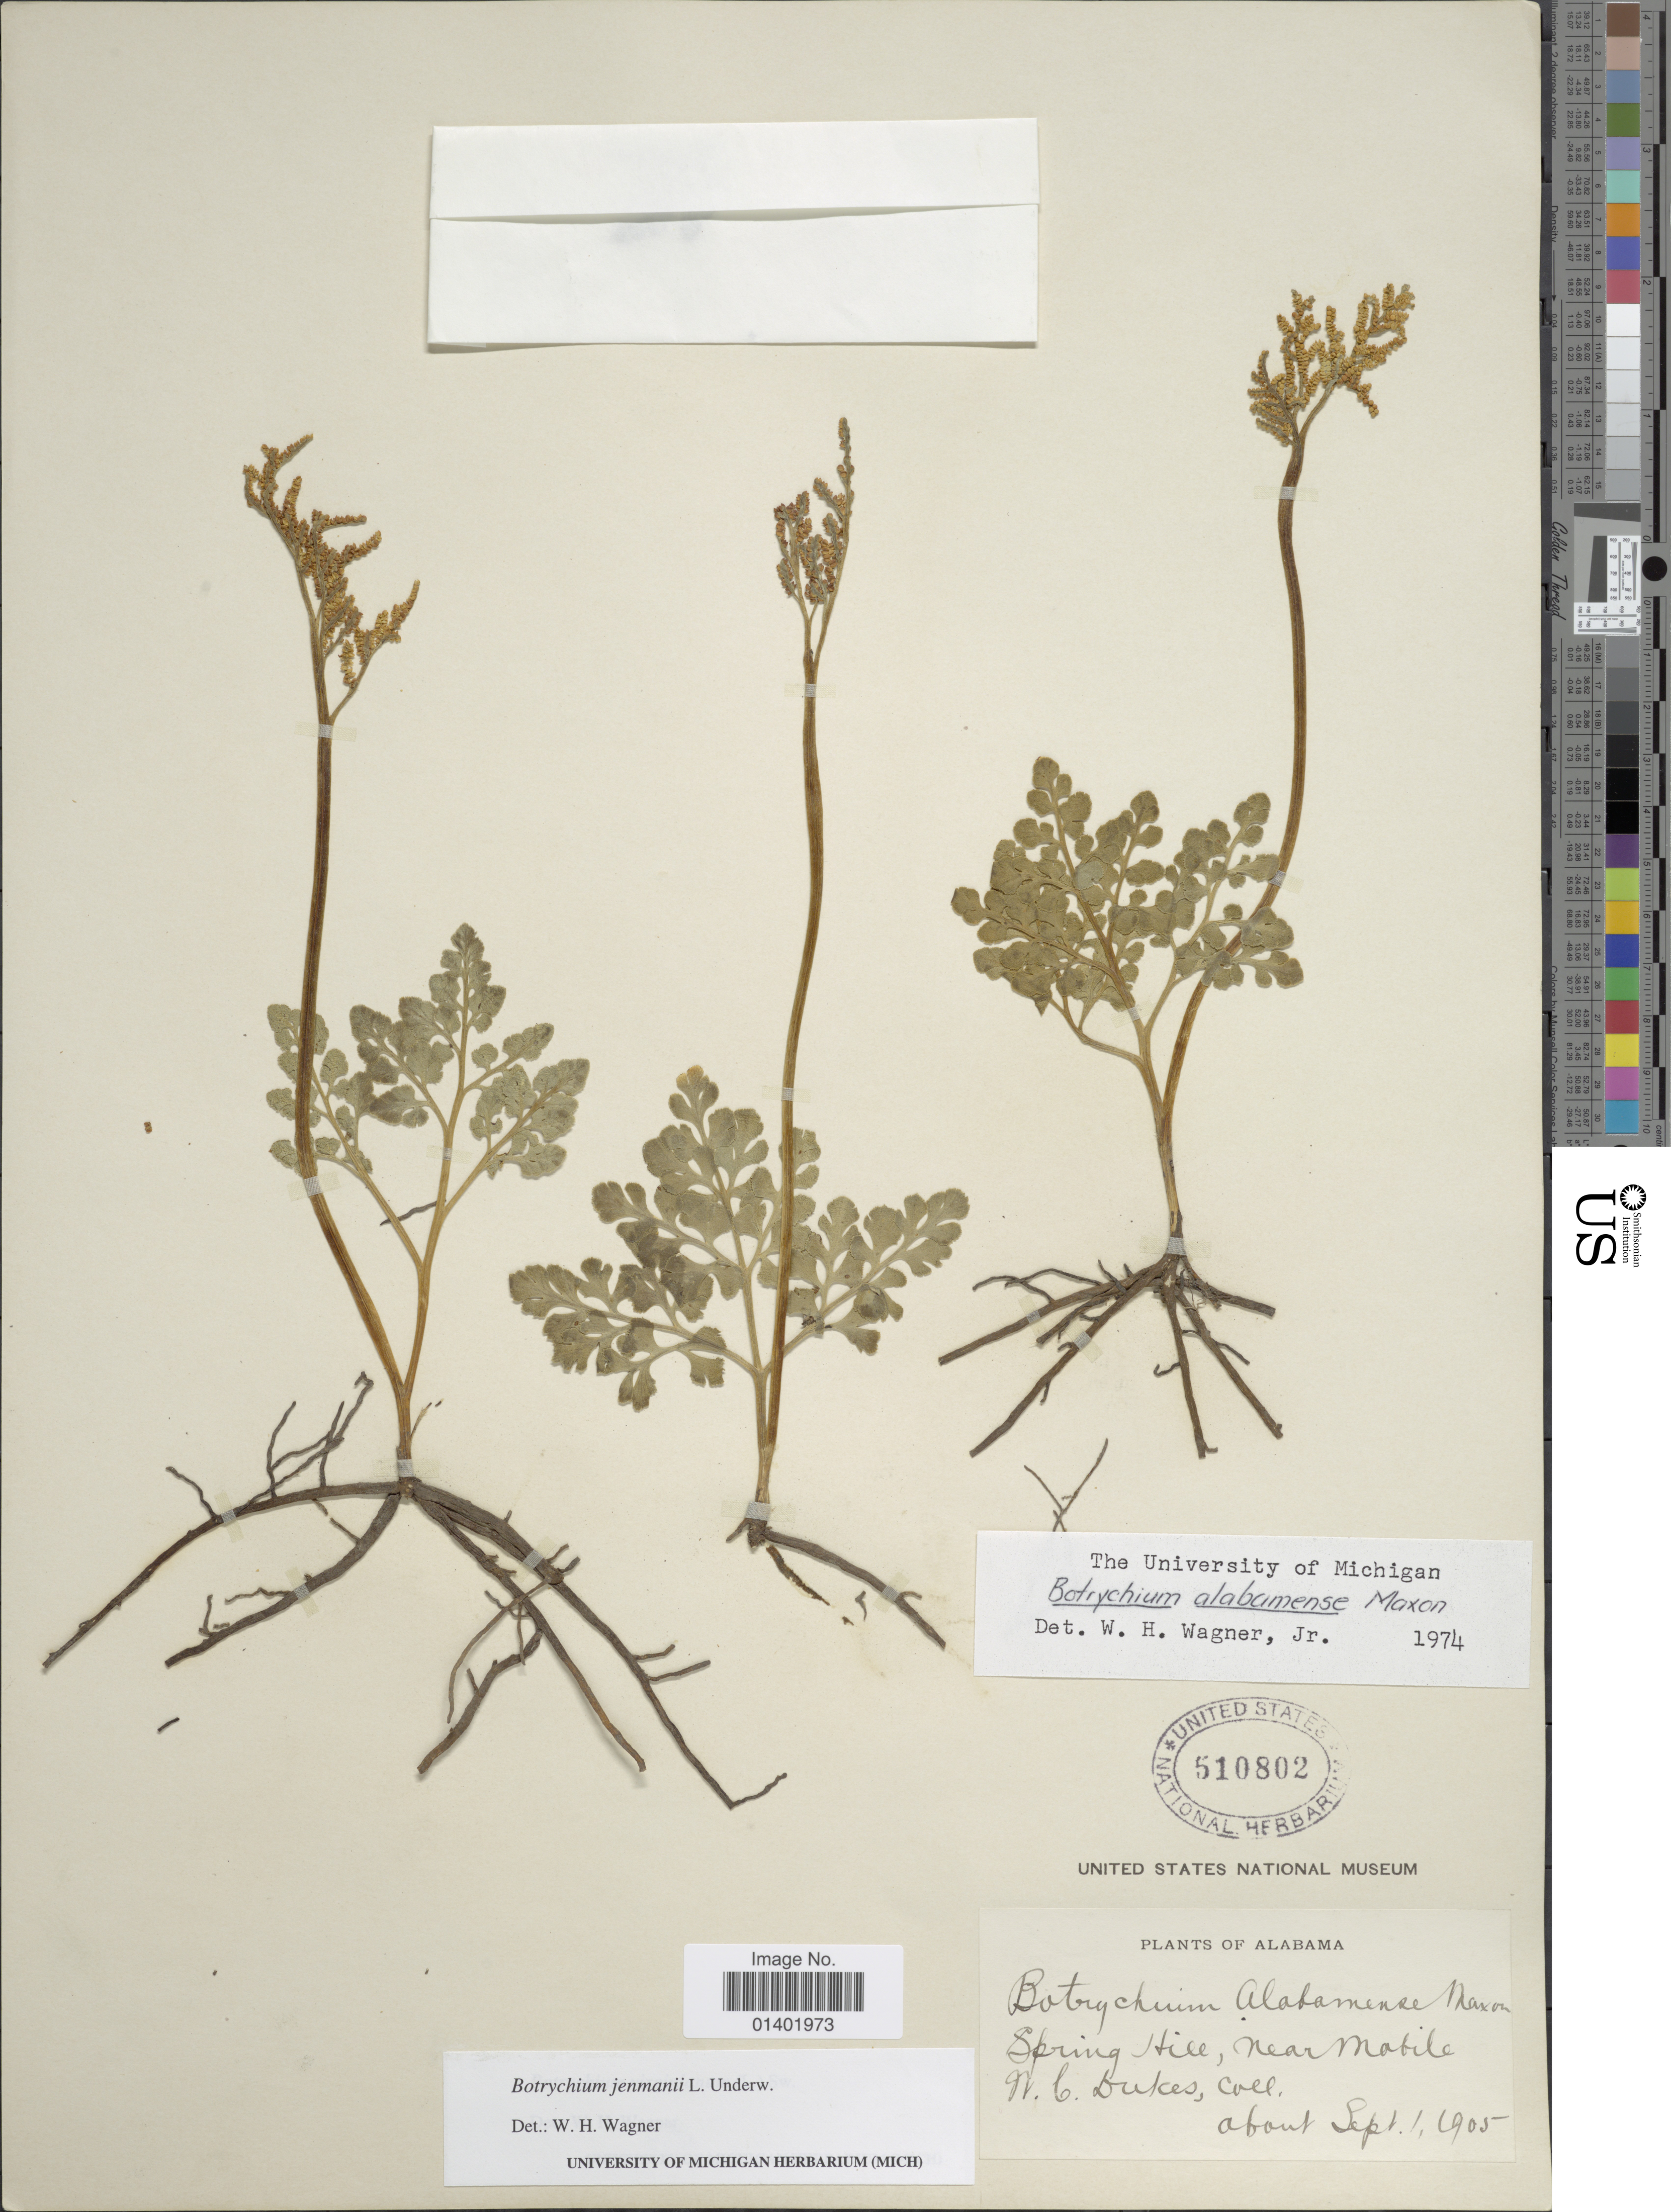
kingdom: Plantae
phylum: Tracheophyta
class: Polypodiopsida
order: Ophioglossales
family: Ophioglossaceae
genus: Botrychium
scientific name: Botrychium jenmanii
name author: Underw.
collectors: W. C. Dukes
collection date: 1905-09-01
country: United States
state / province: Alabama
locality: Spring Hill, near mobile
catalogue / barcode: US 510802